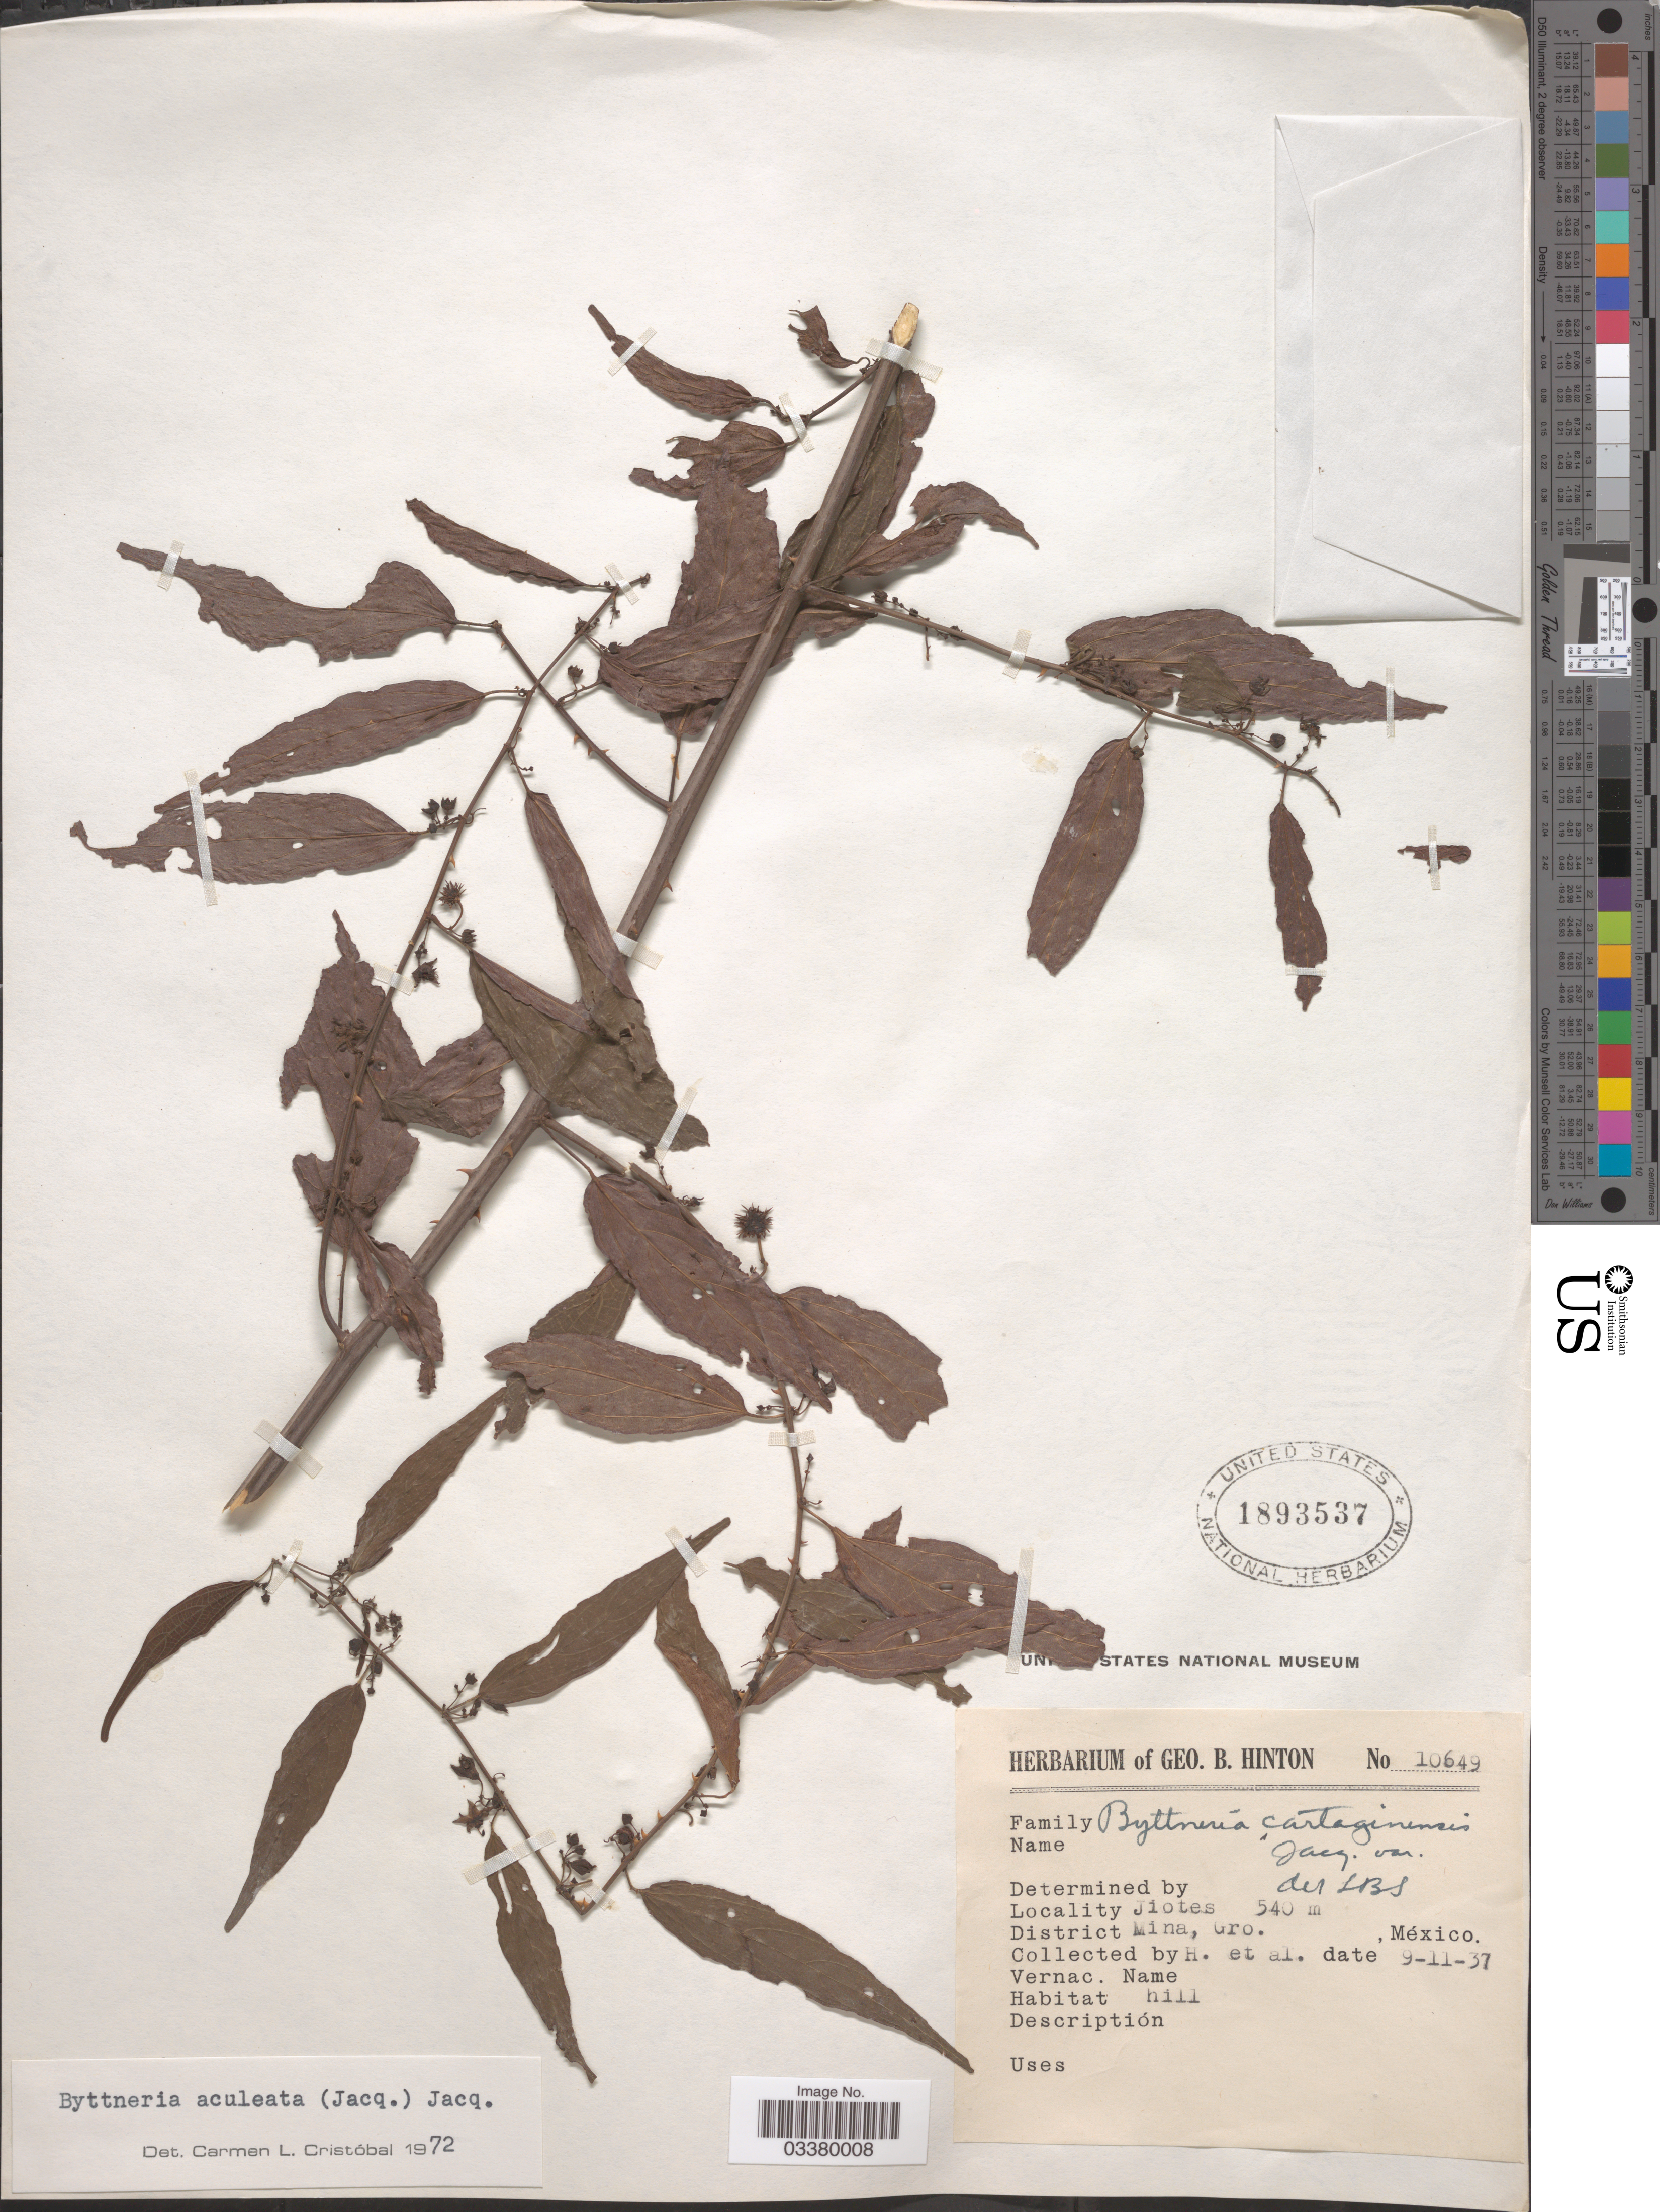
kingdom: Plantae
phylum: Tracheophyta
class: Magnoliopsida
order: Malvales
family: Malvaceae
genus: Byttneria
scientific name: Byttneria aculeata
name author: (Jacq.) Jacq.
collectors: G. B. Hinton & et al.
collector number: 10649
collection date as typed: Transcribed d/m/y: 9/11/37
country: Mexico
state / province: Guerrero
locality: Jiotes, District Mina.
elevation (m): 540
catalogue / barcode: US 1893537